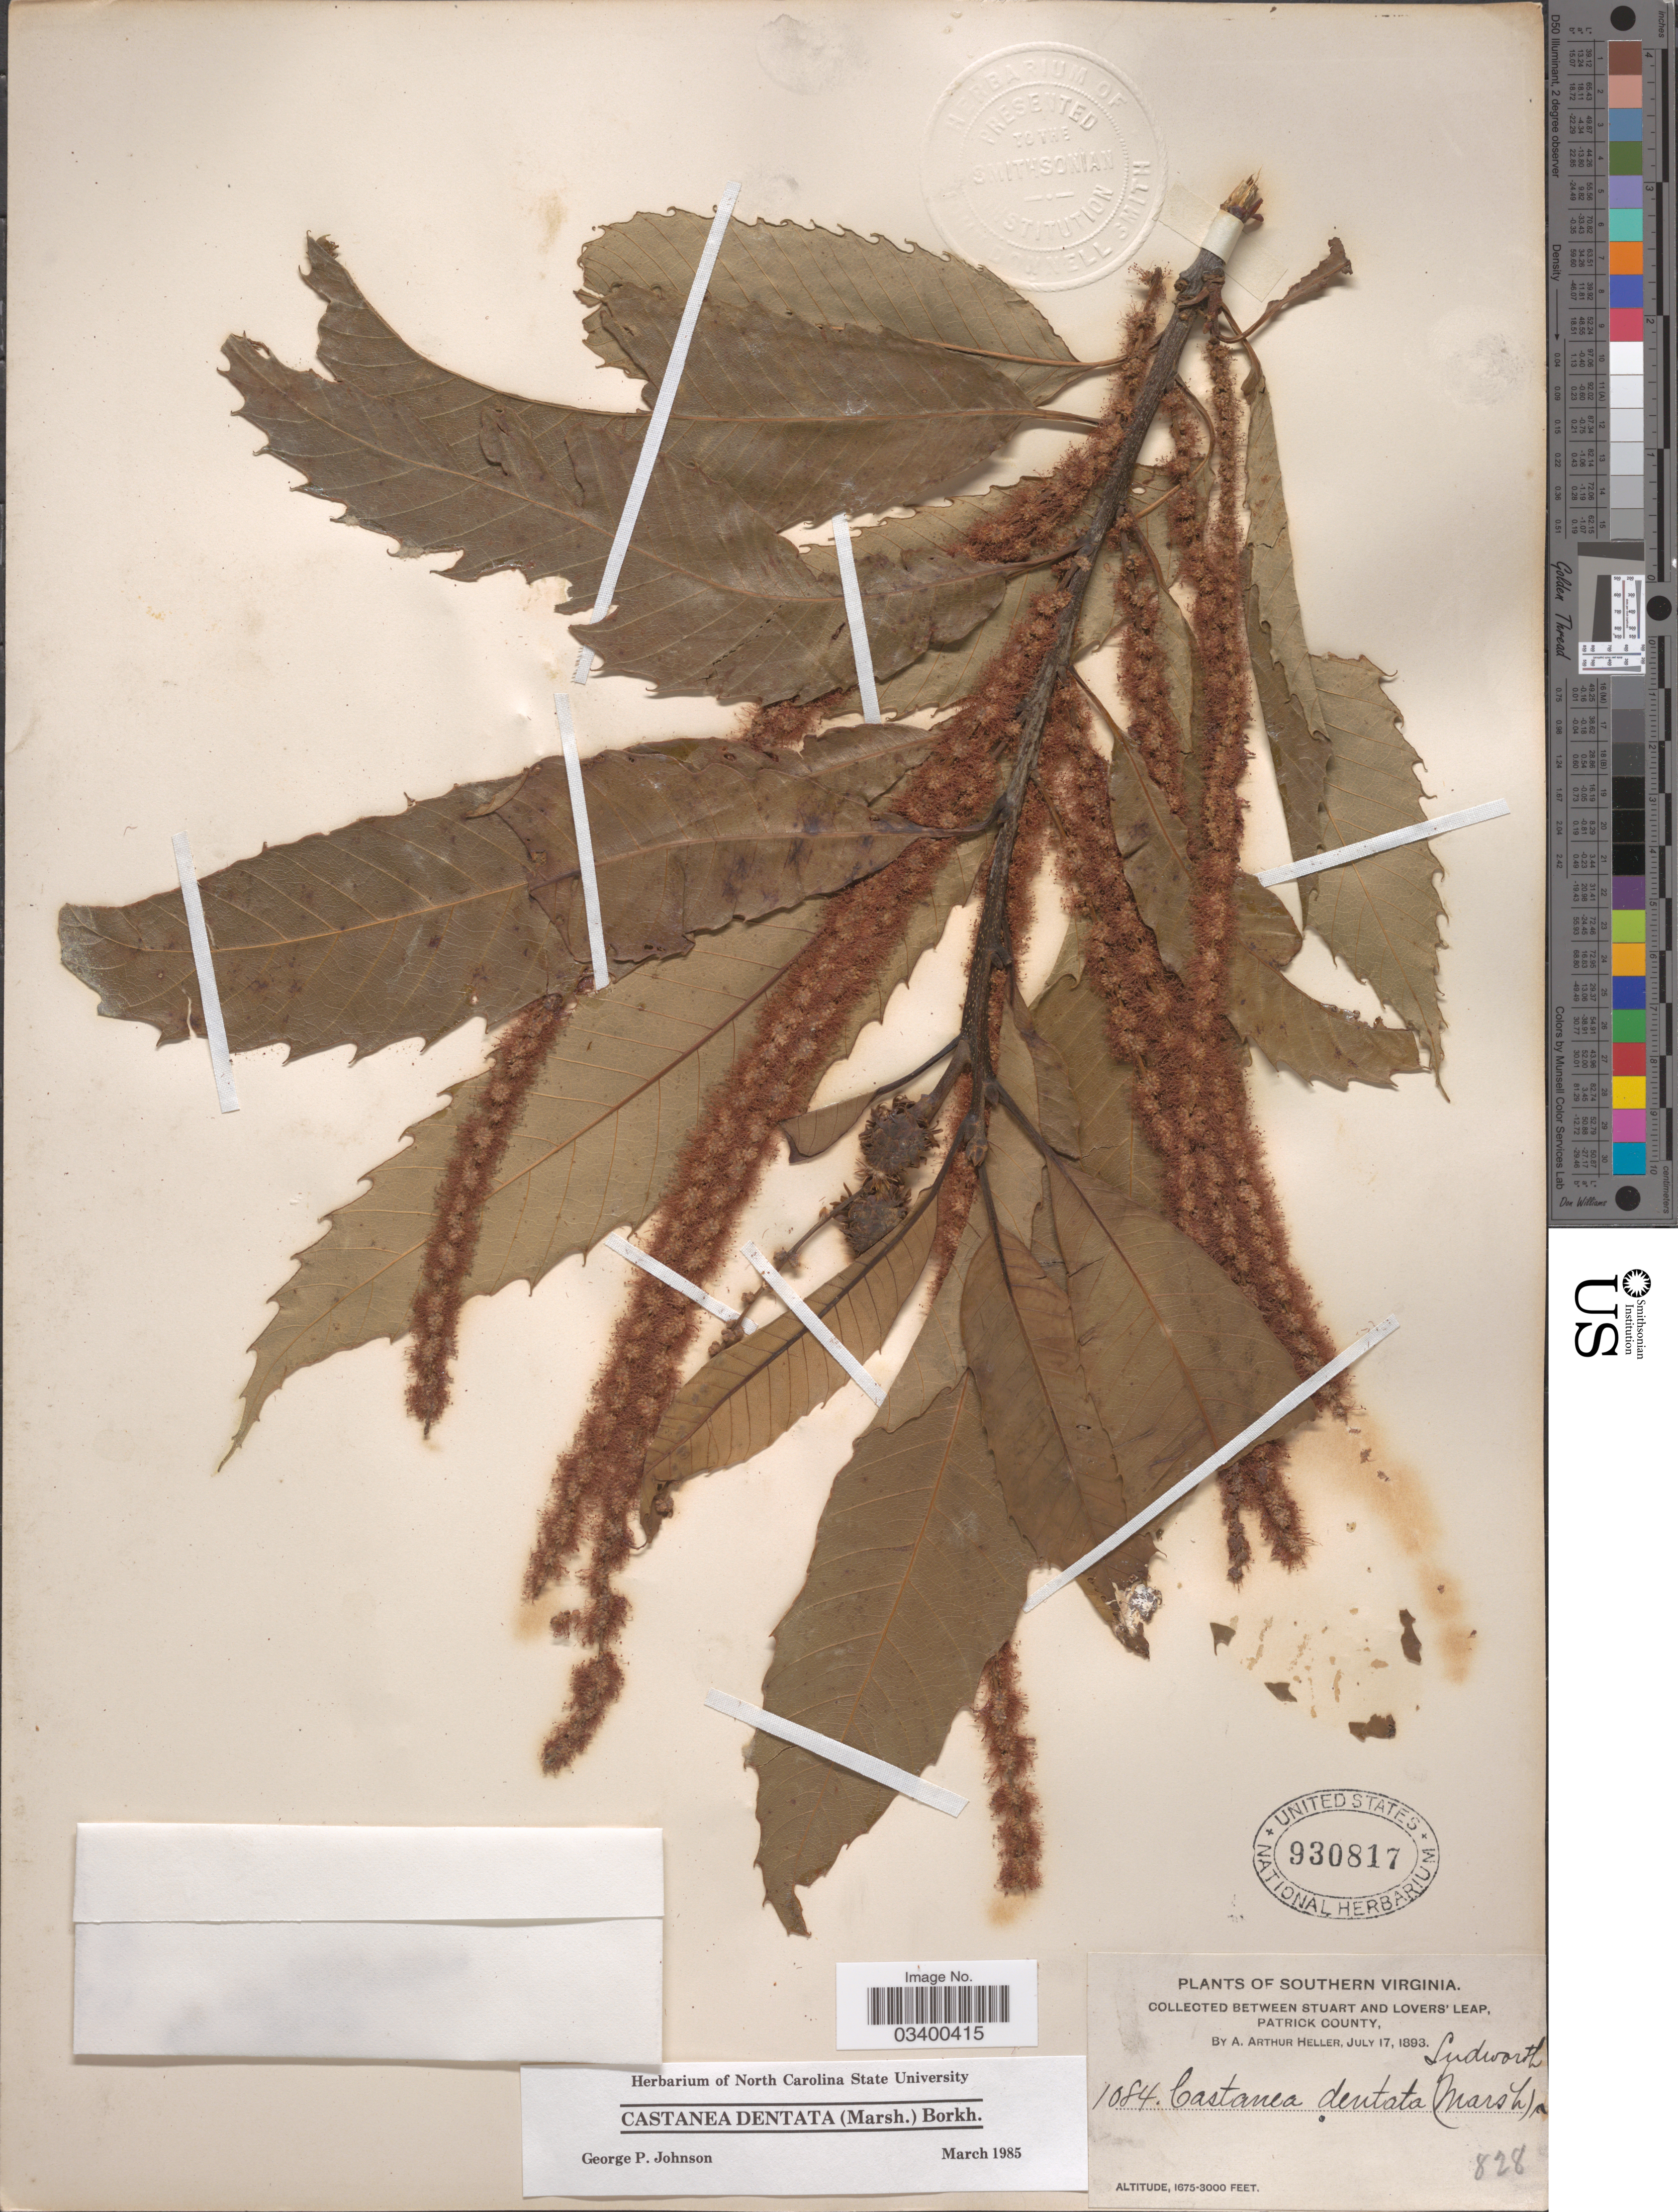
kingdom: Plantae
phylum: Tracheophyta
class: Magnoliopsida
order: Fagales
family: Fagaceae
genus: Castanea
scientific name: Castanea dentata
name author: (Marshall) Borkh.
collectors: A. A. Heller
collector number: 1084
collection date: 1893-07-17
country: United States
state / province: Virginia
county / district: Patrick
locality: Southern Virginia. Between Stuart and Lover's Leap, Patrick County.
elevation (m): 511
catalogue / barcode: US 930817